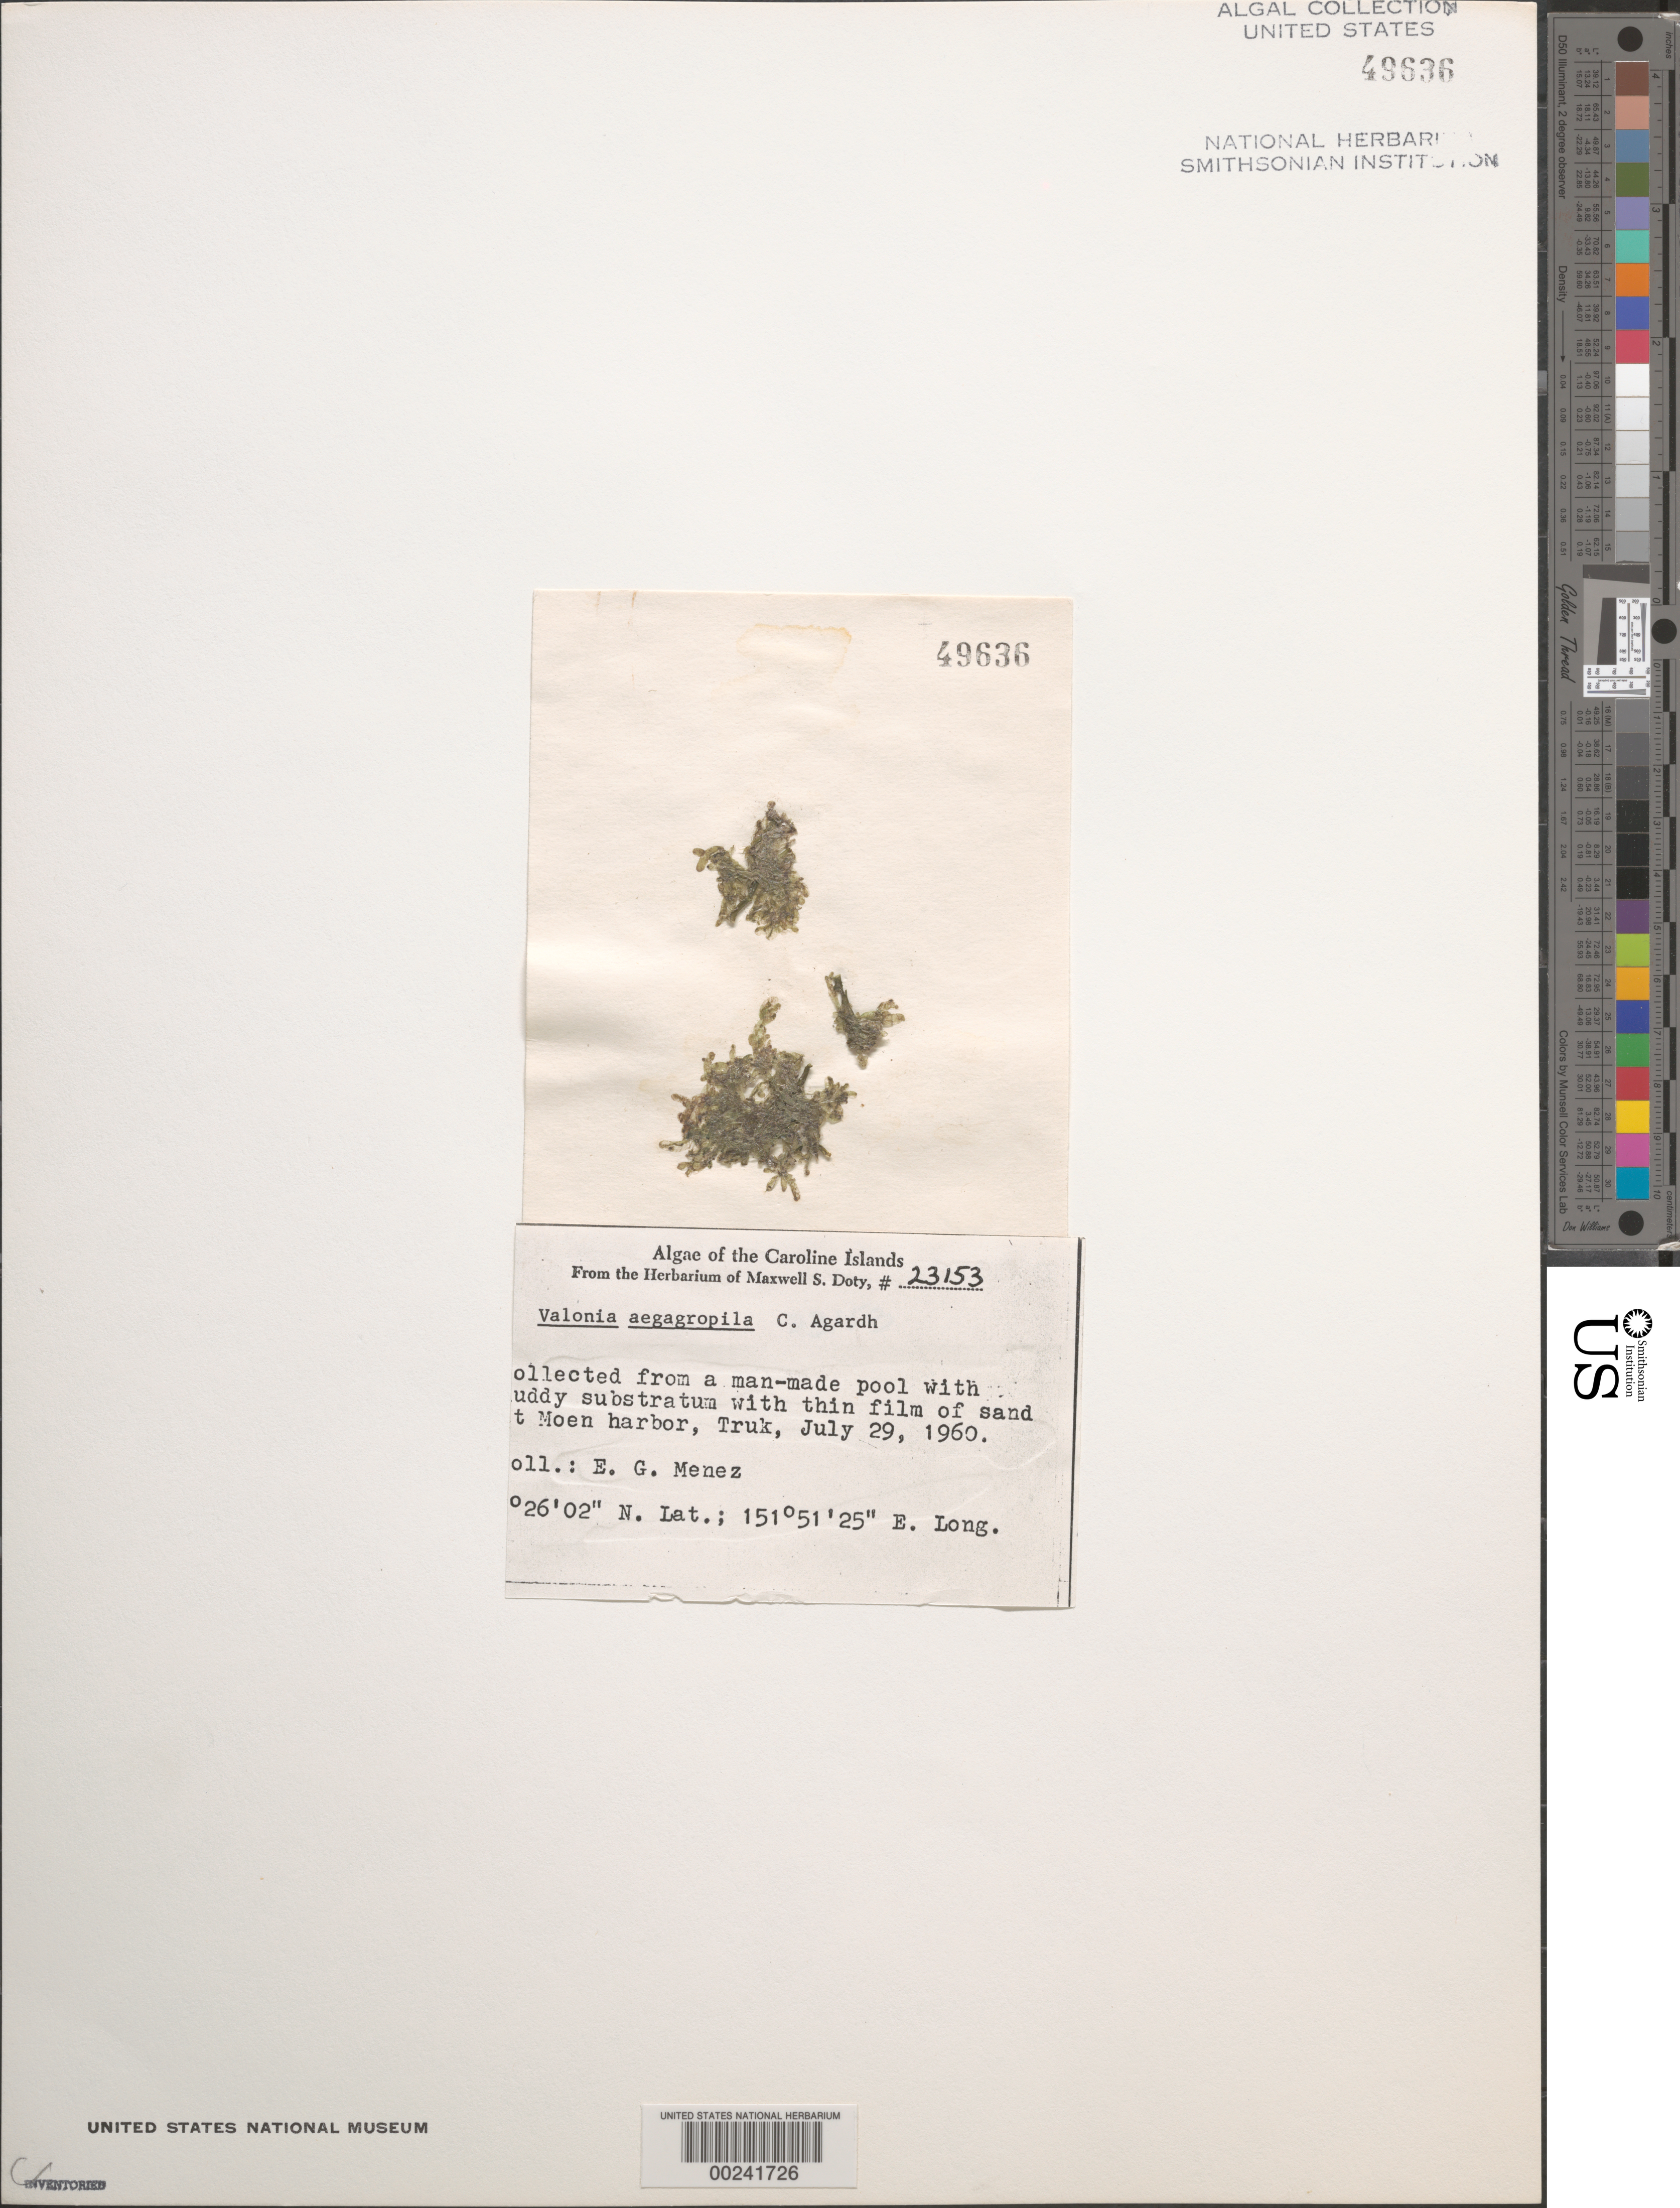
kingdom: Plantae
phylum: Chlorophyta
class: Ulvophyceae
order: Siphonocladales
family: Valoniaceae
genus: Valonia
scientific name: Valonia aegagropila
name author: C. Agardh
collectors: Meñez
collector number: MSD 15607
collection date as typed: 03 Sep 1960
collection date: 1960-09-03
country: Palau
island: Pulo Anna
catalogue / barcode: US 49637